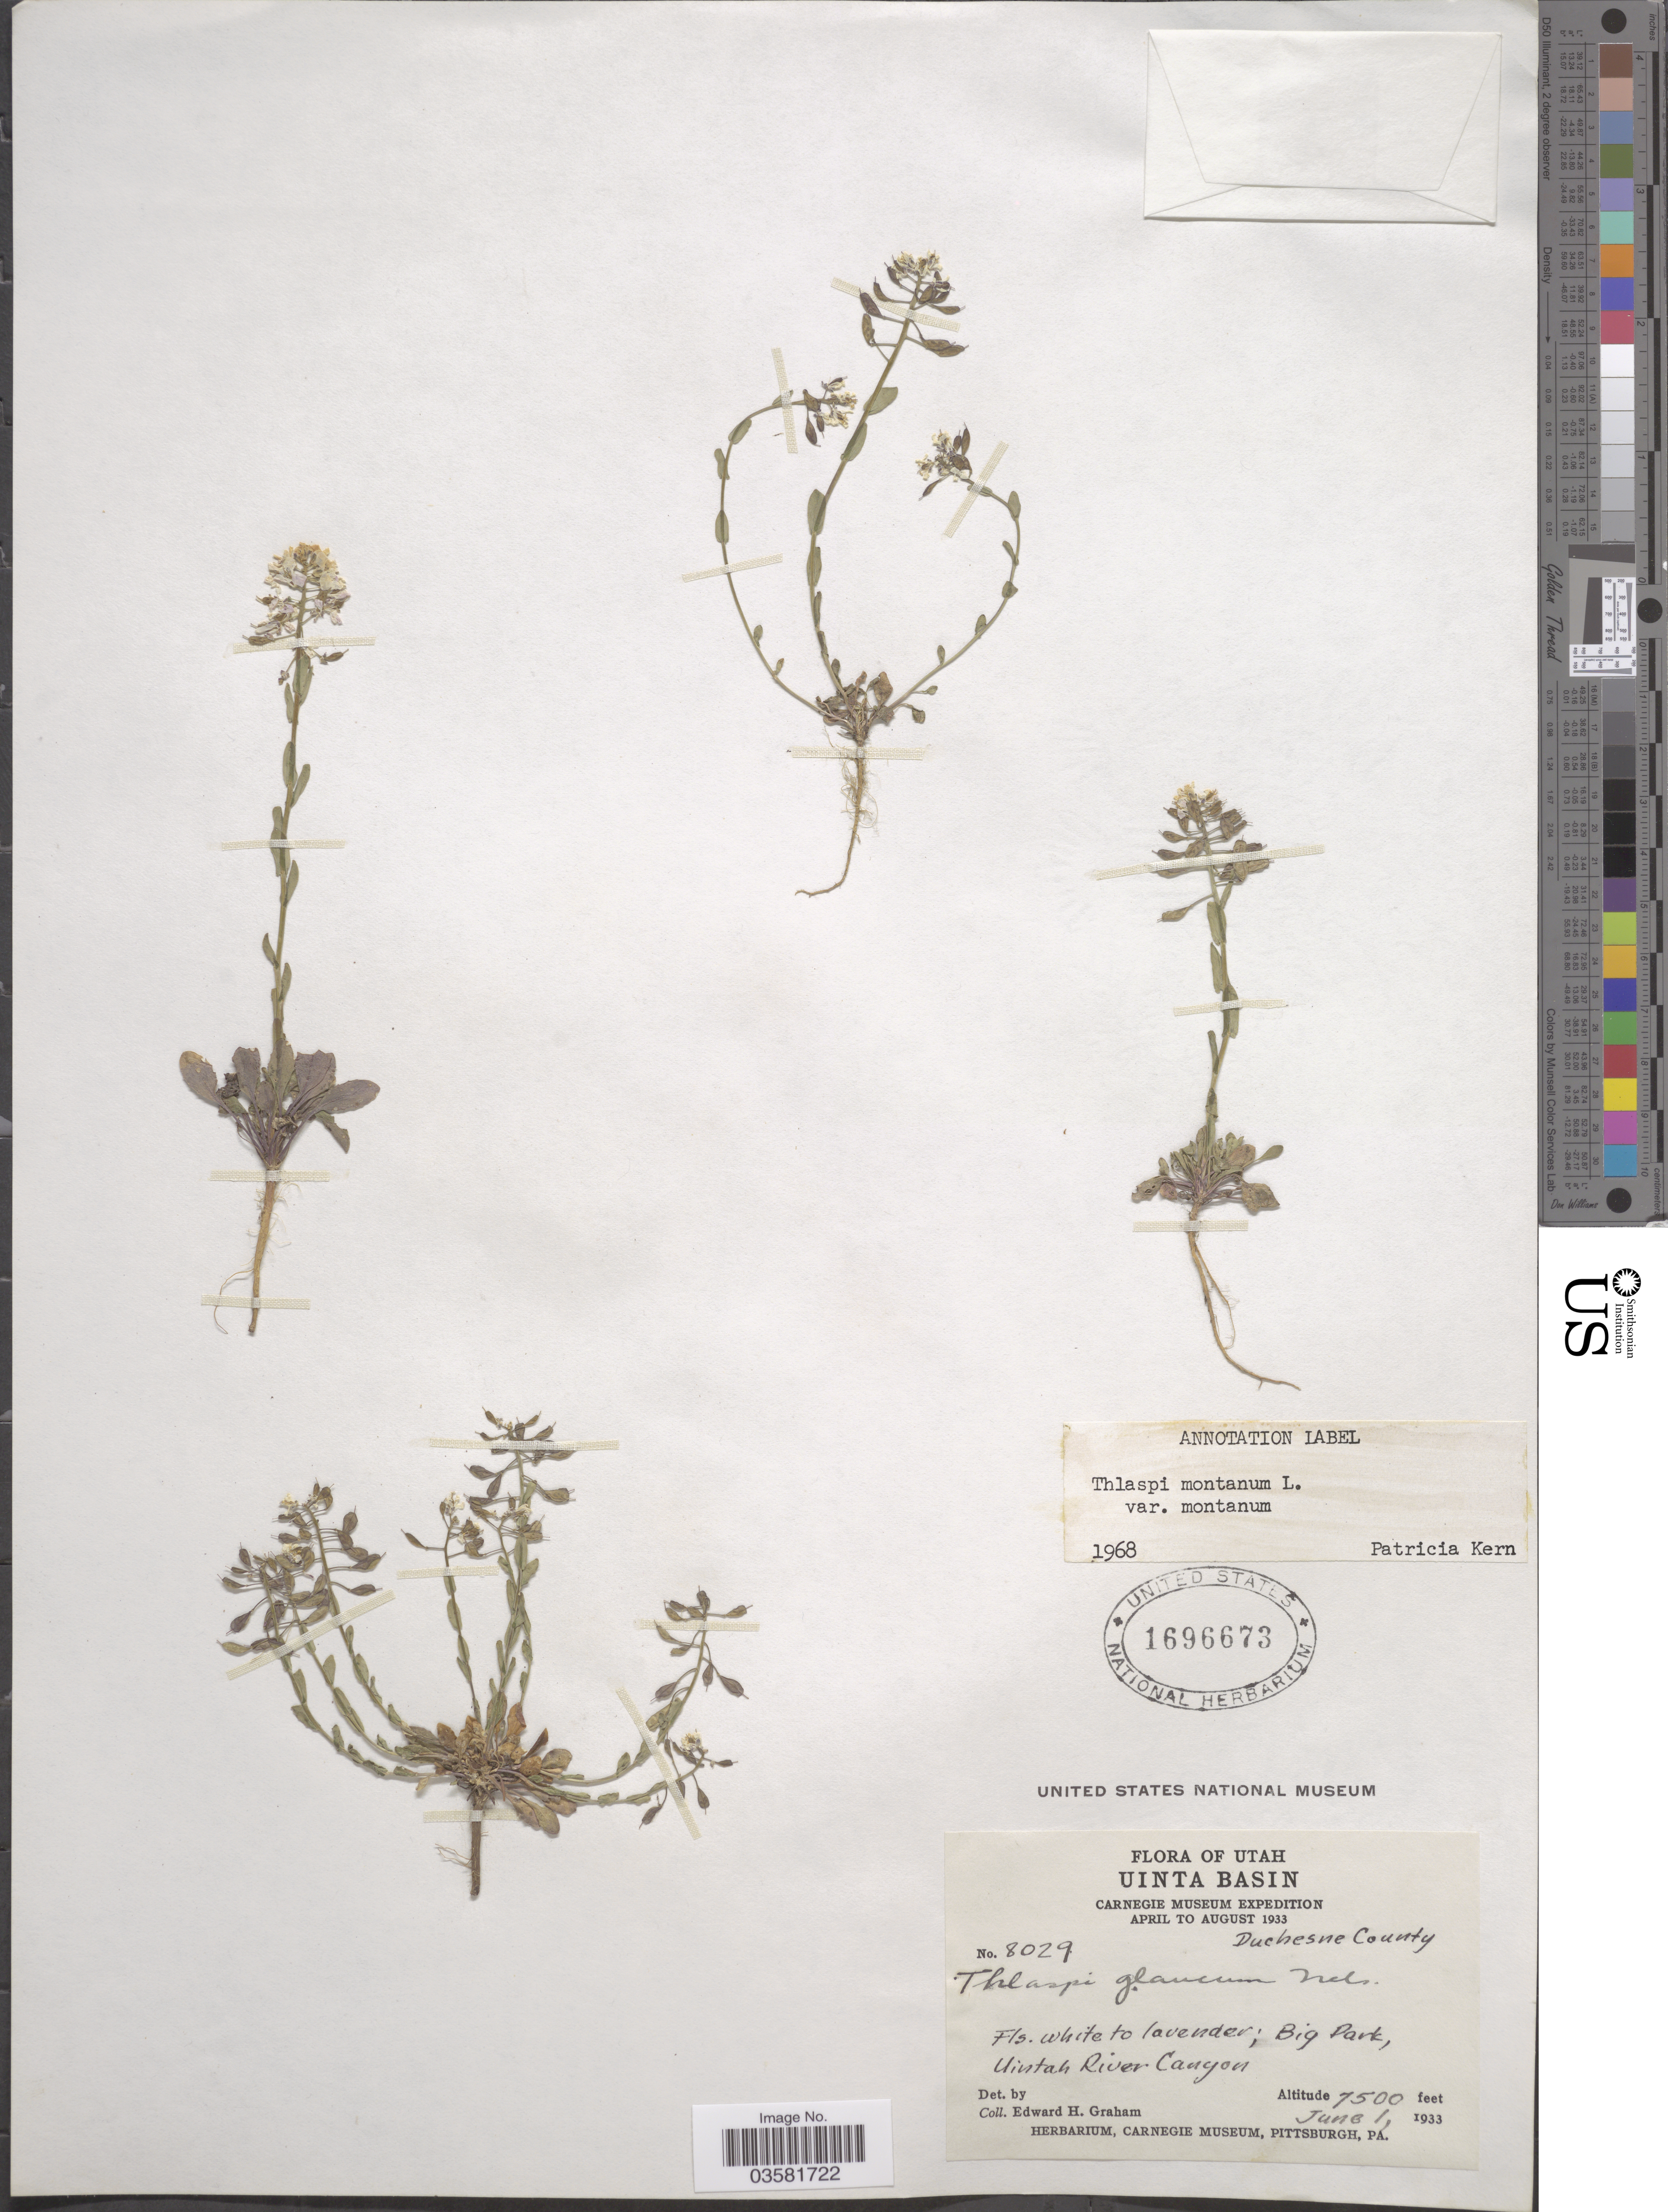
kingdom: Plantae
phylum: Tracheophyta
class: Magnoliopsida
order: Brassicales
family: Brassicaceae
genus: Thlaspi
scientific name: Thlaspi montanum var. montanum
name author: L.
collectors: E. H. Graham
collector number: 8029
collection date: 1933-06-01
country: United States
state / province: Utah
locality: Uinta Basin. Duchesne County. Big Park, Uintah River Canyon.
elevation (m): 2286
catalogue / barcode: US 1696673